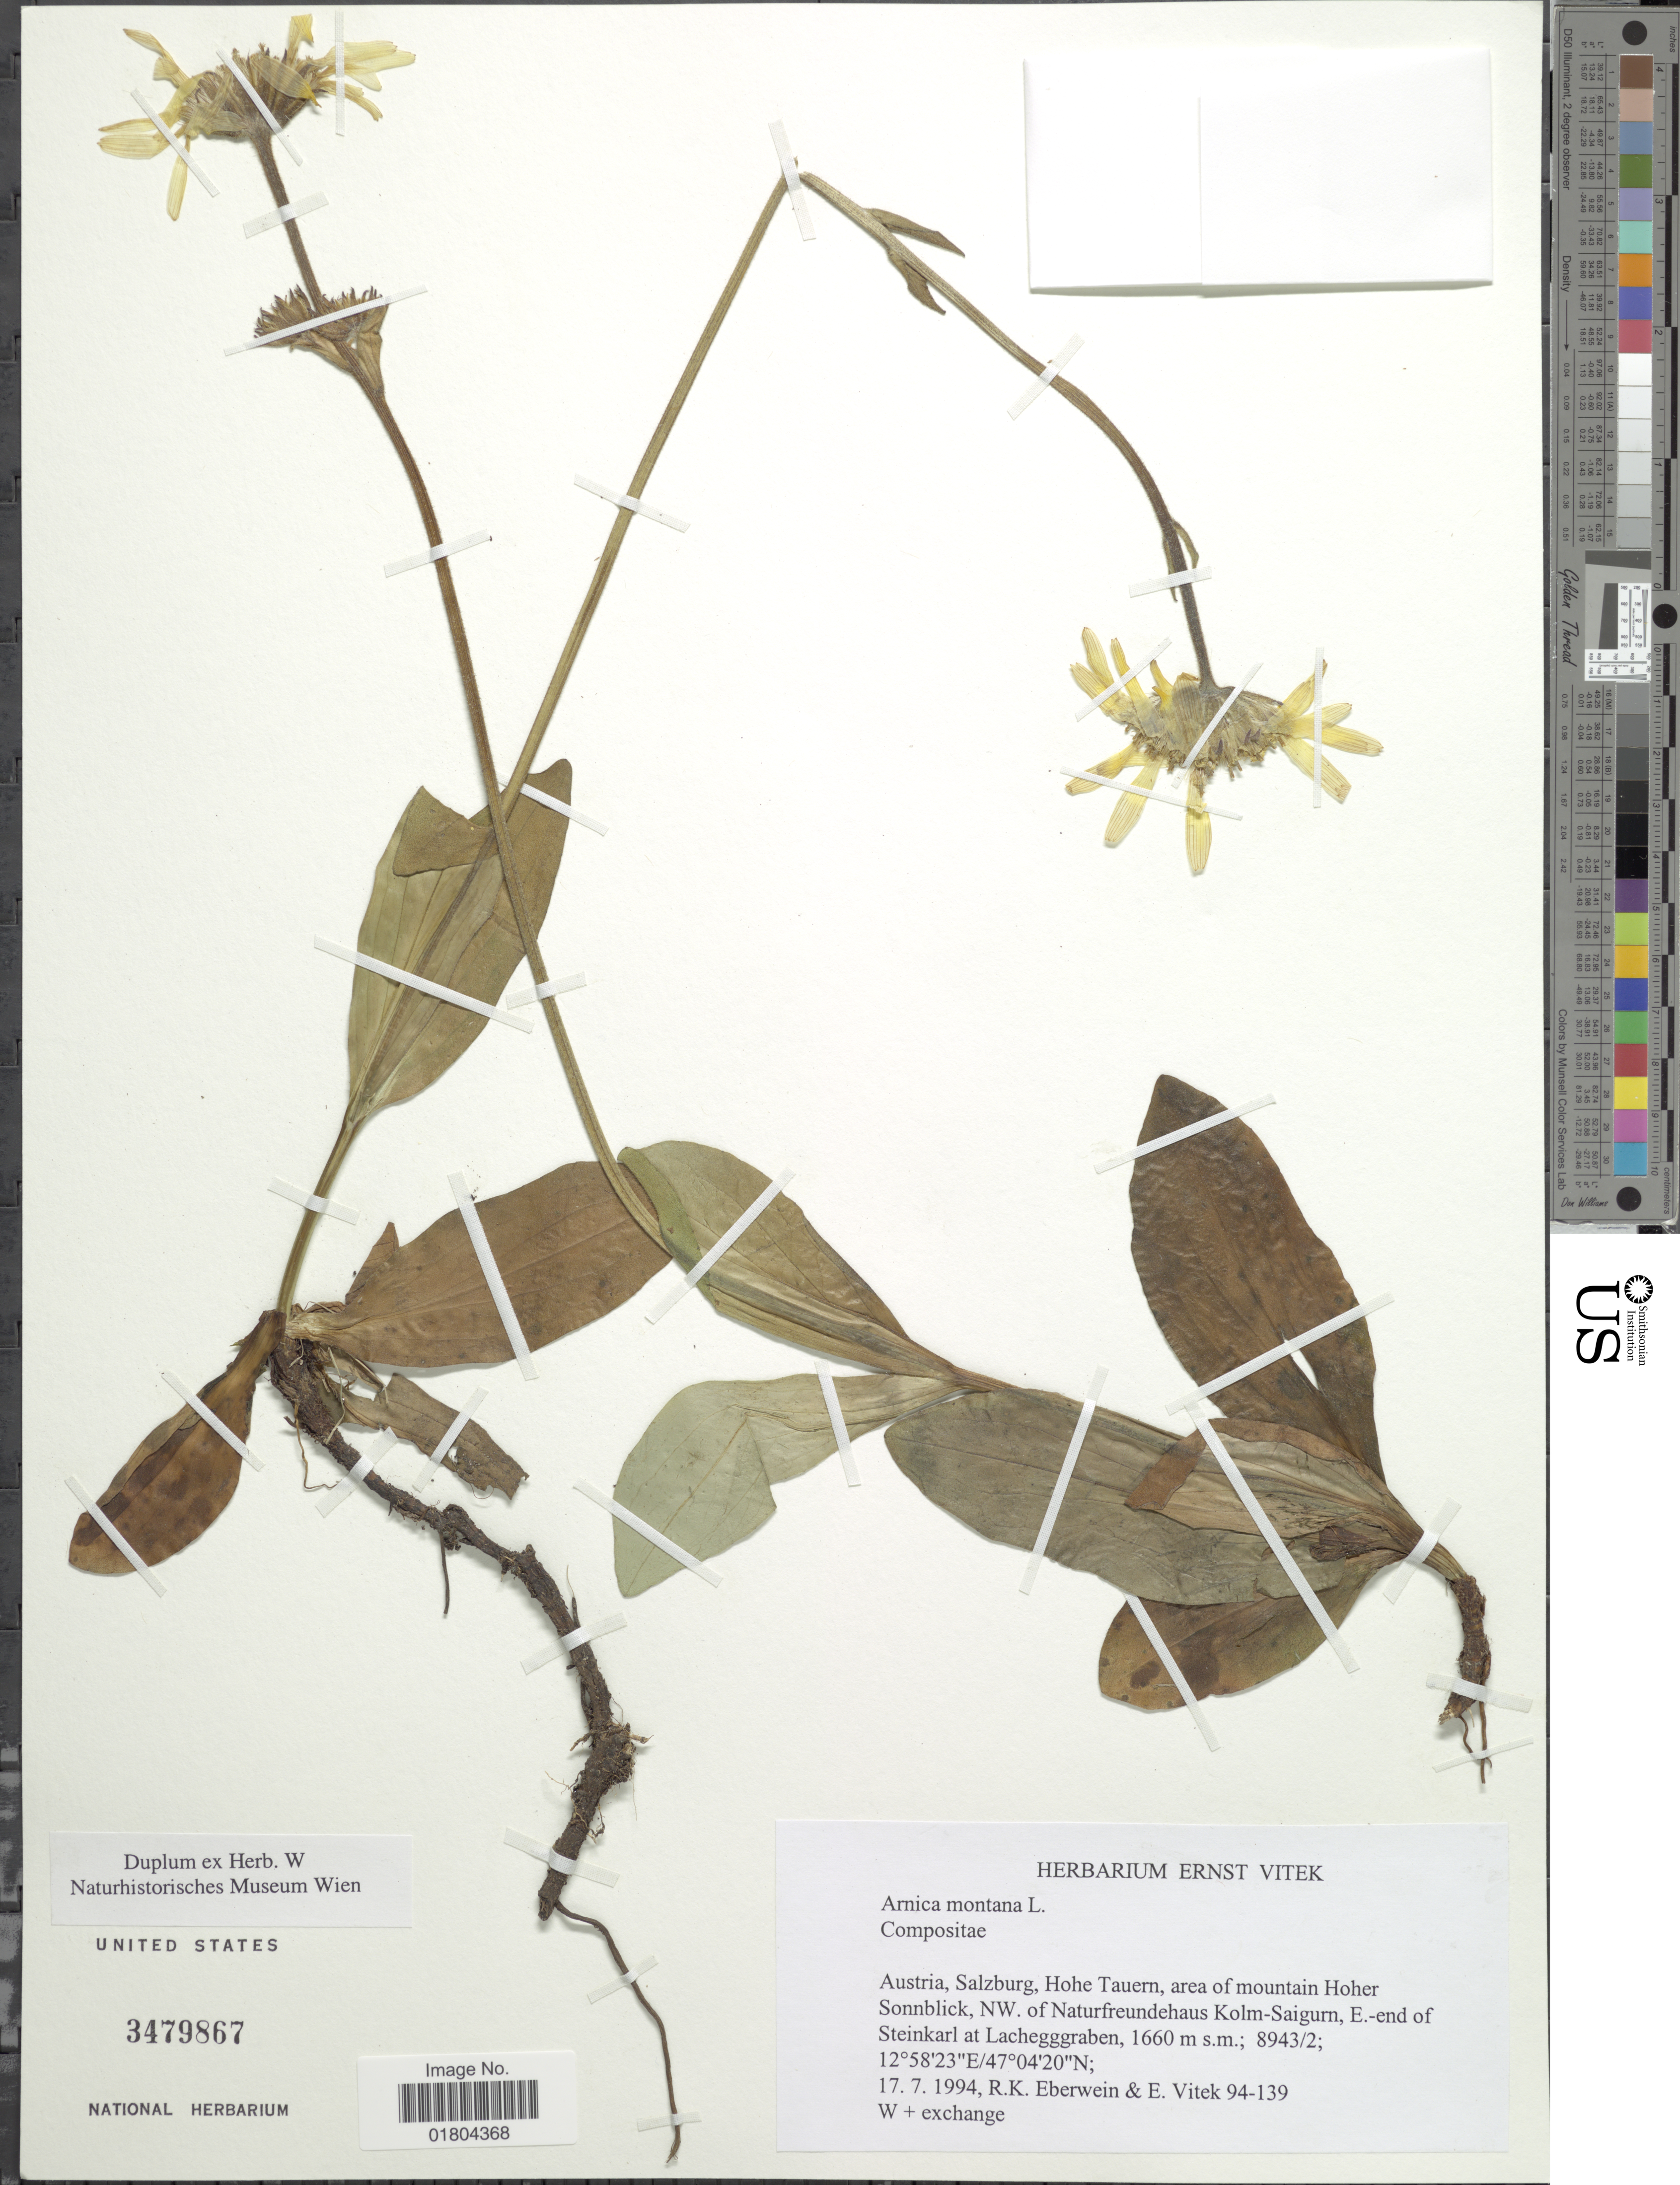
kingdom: Plantae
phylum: Tracheophyta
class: Magnoliopsida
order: Asterales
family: Asteraceae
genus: Arnica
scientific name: Arnica montana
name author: L.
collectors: R. Eberwein & E. Vitek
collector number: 94-139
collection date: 1994-07-17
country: Austria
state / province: Salzburg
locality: Hohe Tauern, area of mountain Hoher Sonnblick, NW of Naturfreundehaus Kolm-Saigun, E-end of Steinkarl at Lachegggraben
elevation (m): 1660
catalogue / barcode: US 3479867